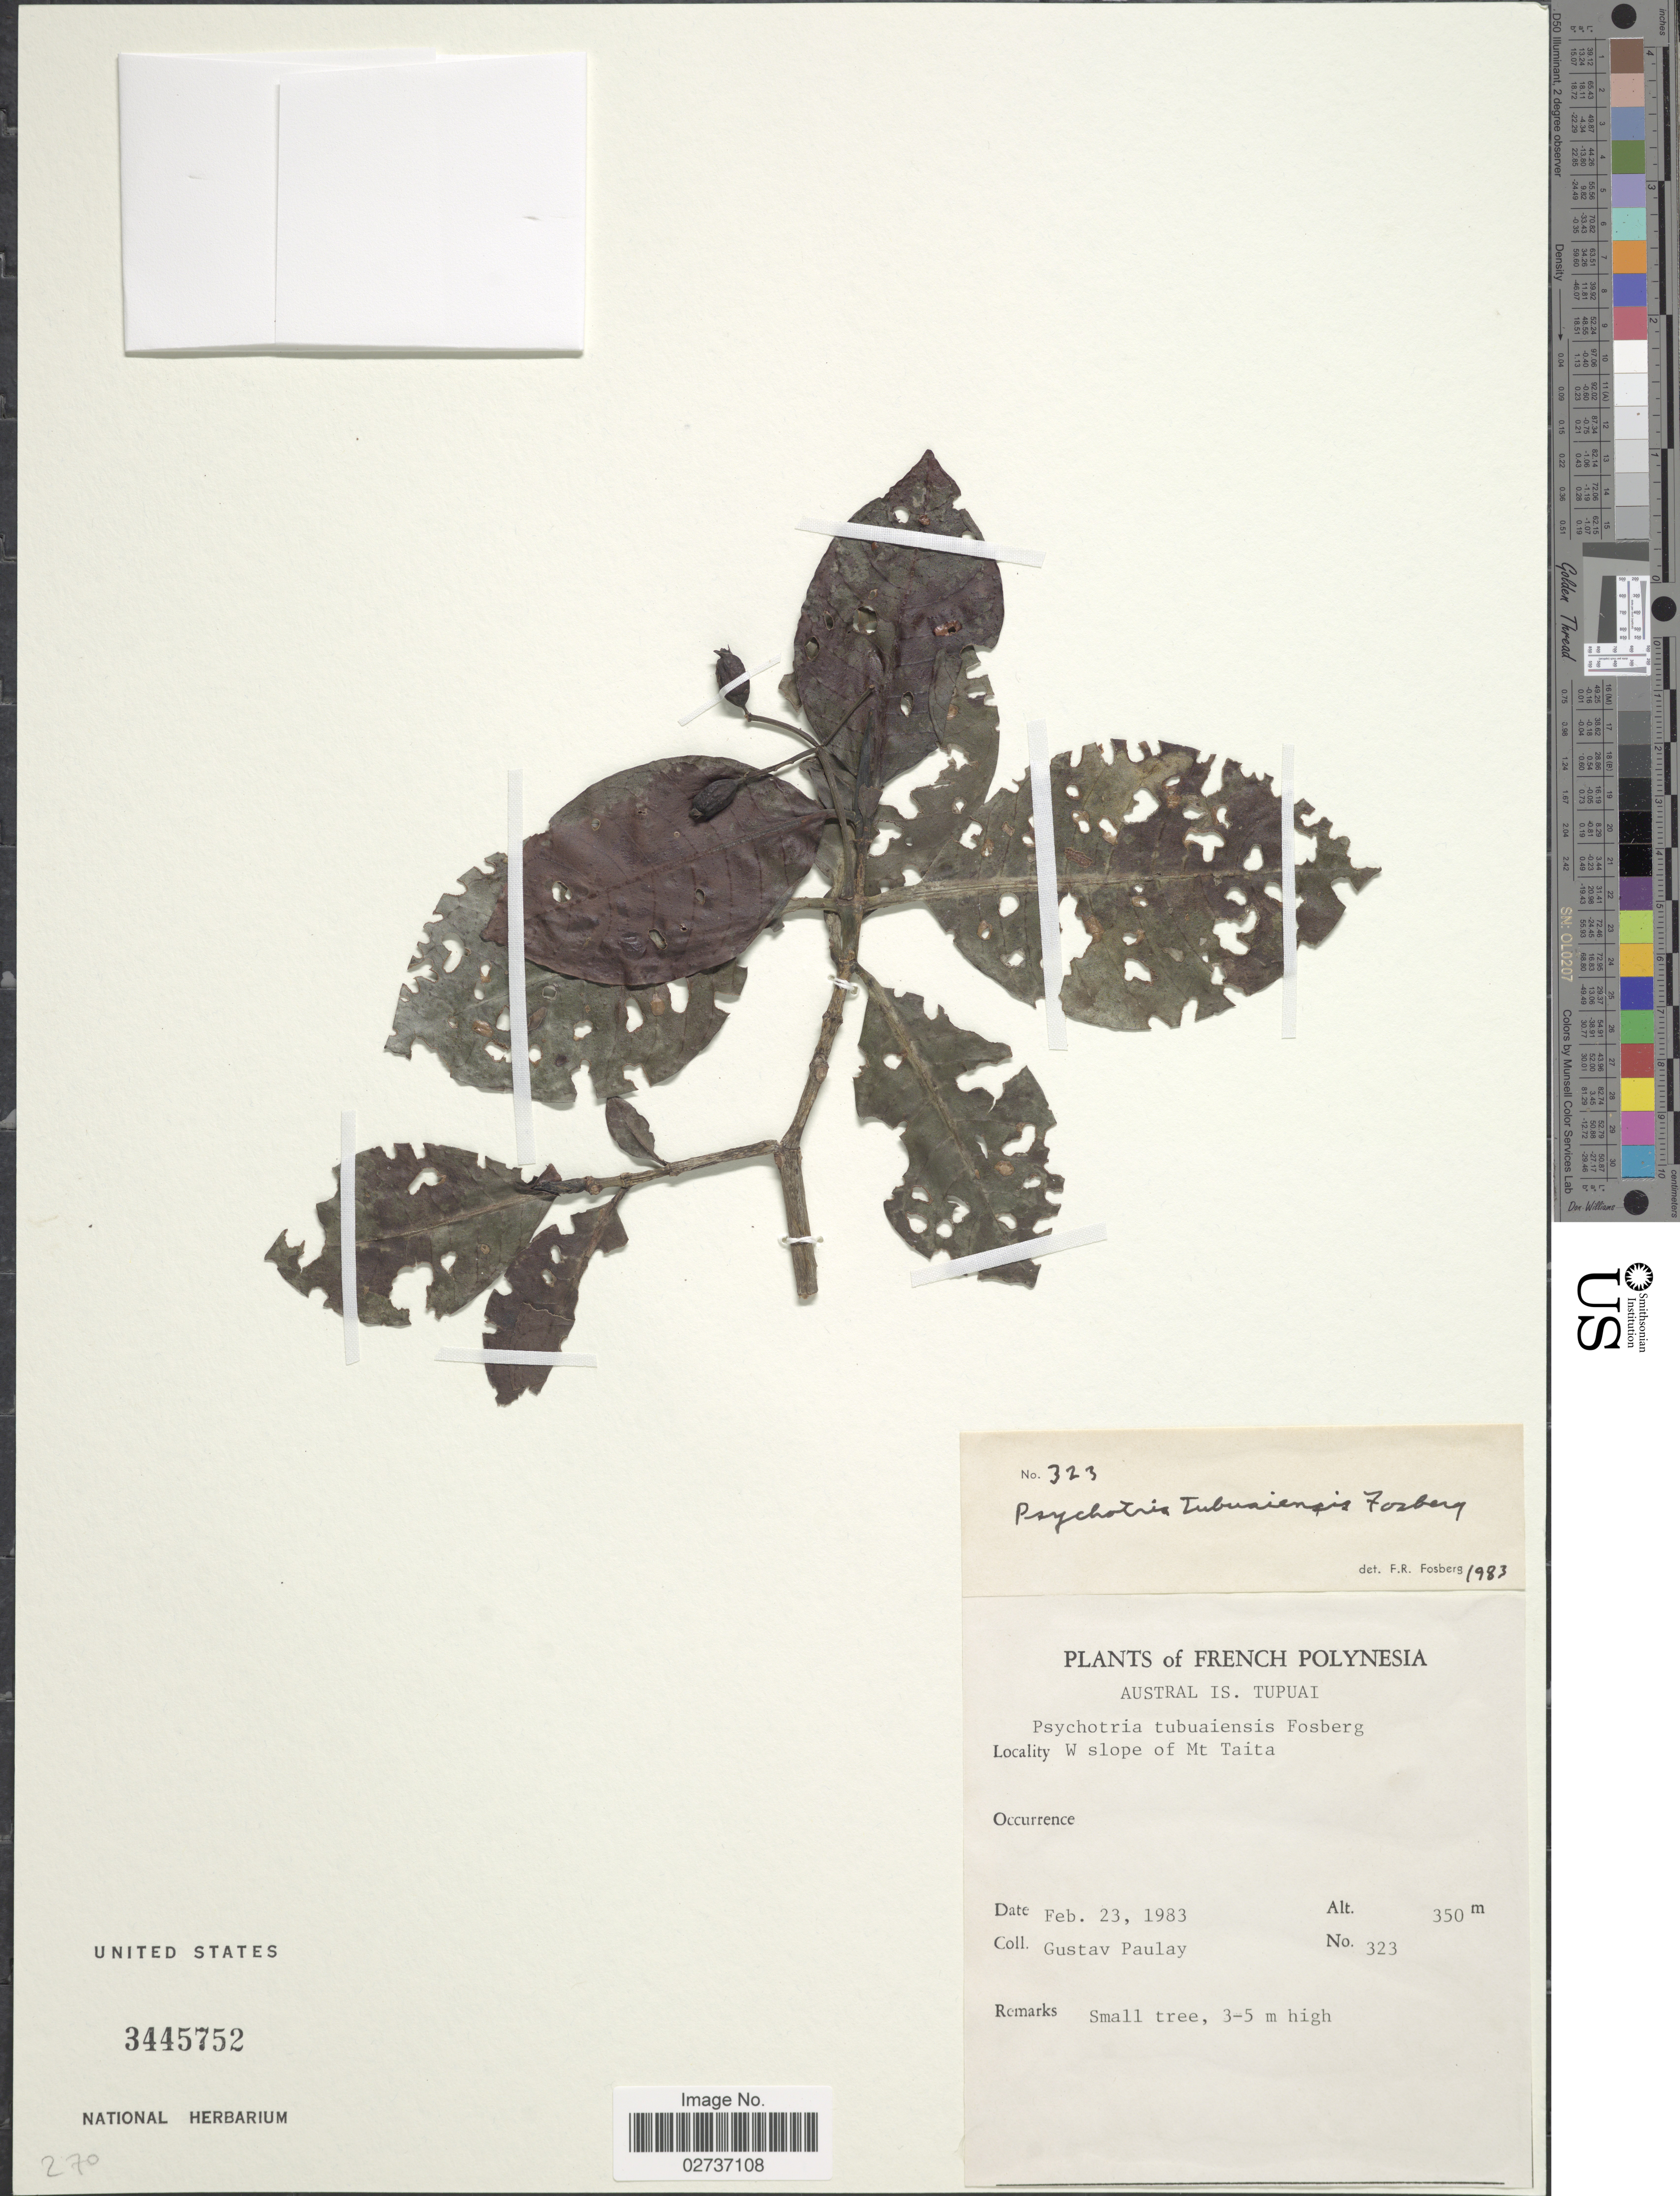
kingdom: Plantae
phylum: Tracheophyta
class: Magnoliopsida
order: Gentianales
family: Rubiaceae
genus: Psychotria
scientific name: Psychotria tubuaiensis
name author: Fosberg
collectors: G. Paulay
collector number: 323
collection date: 1983-02-23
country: French Polynesia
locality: Austral Is. Tupuai, W slope of Mt. Taita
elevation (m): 350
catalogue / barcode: US 3445752